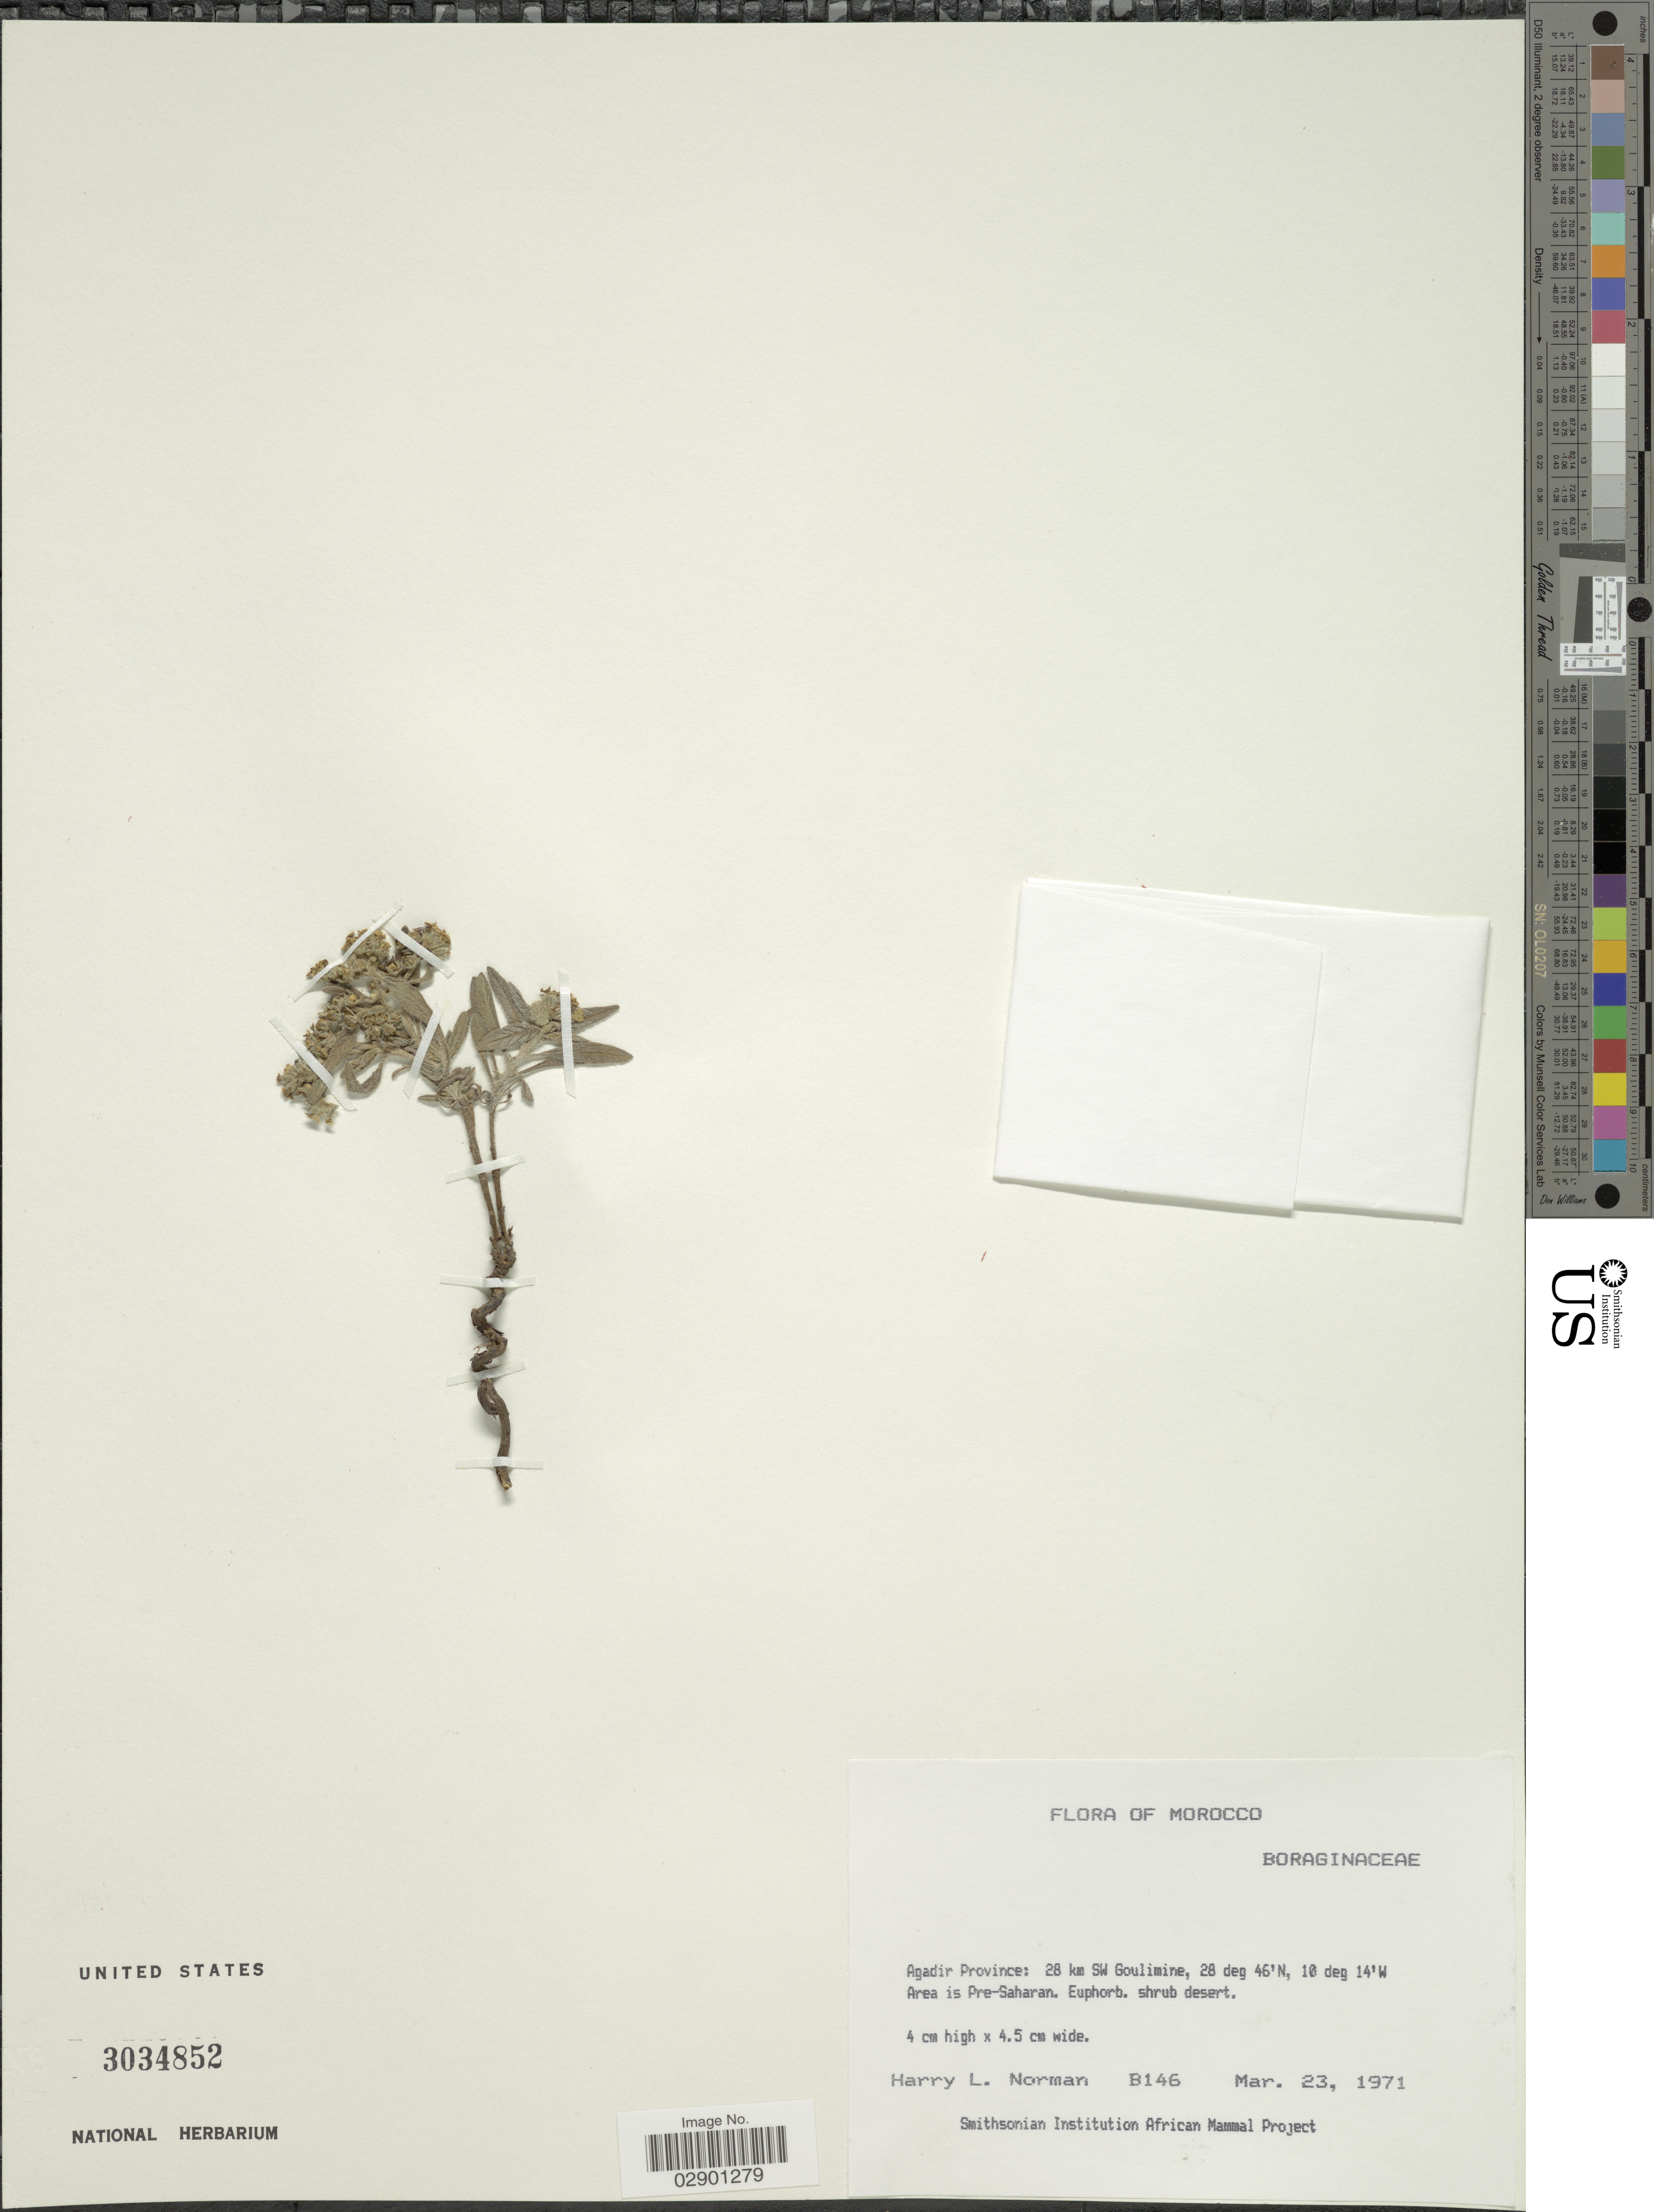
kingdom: Plantae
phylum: Tracheophyta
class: Magnoliopsida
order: Boraginales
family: Heliotropiaceae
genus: Heliotropium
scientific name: Heliotropium erosum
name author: Lehm.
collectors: Norman, H.L.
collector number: B146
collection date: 1971-03-23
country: Morocco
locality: Agadir Province: 28 km SW Goulimine. Area is Pre-Saharan.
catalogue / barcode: US 3034852